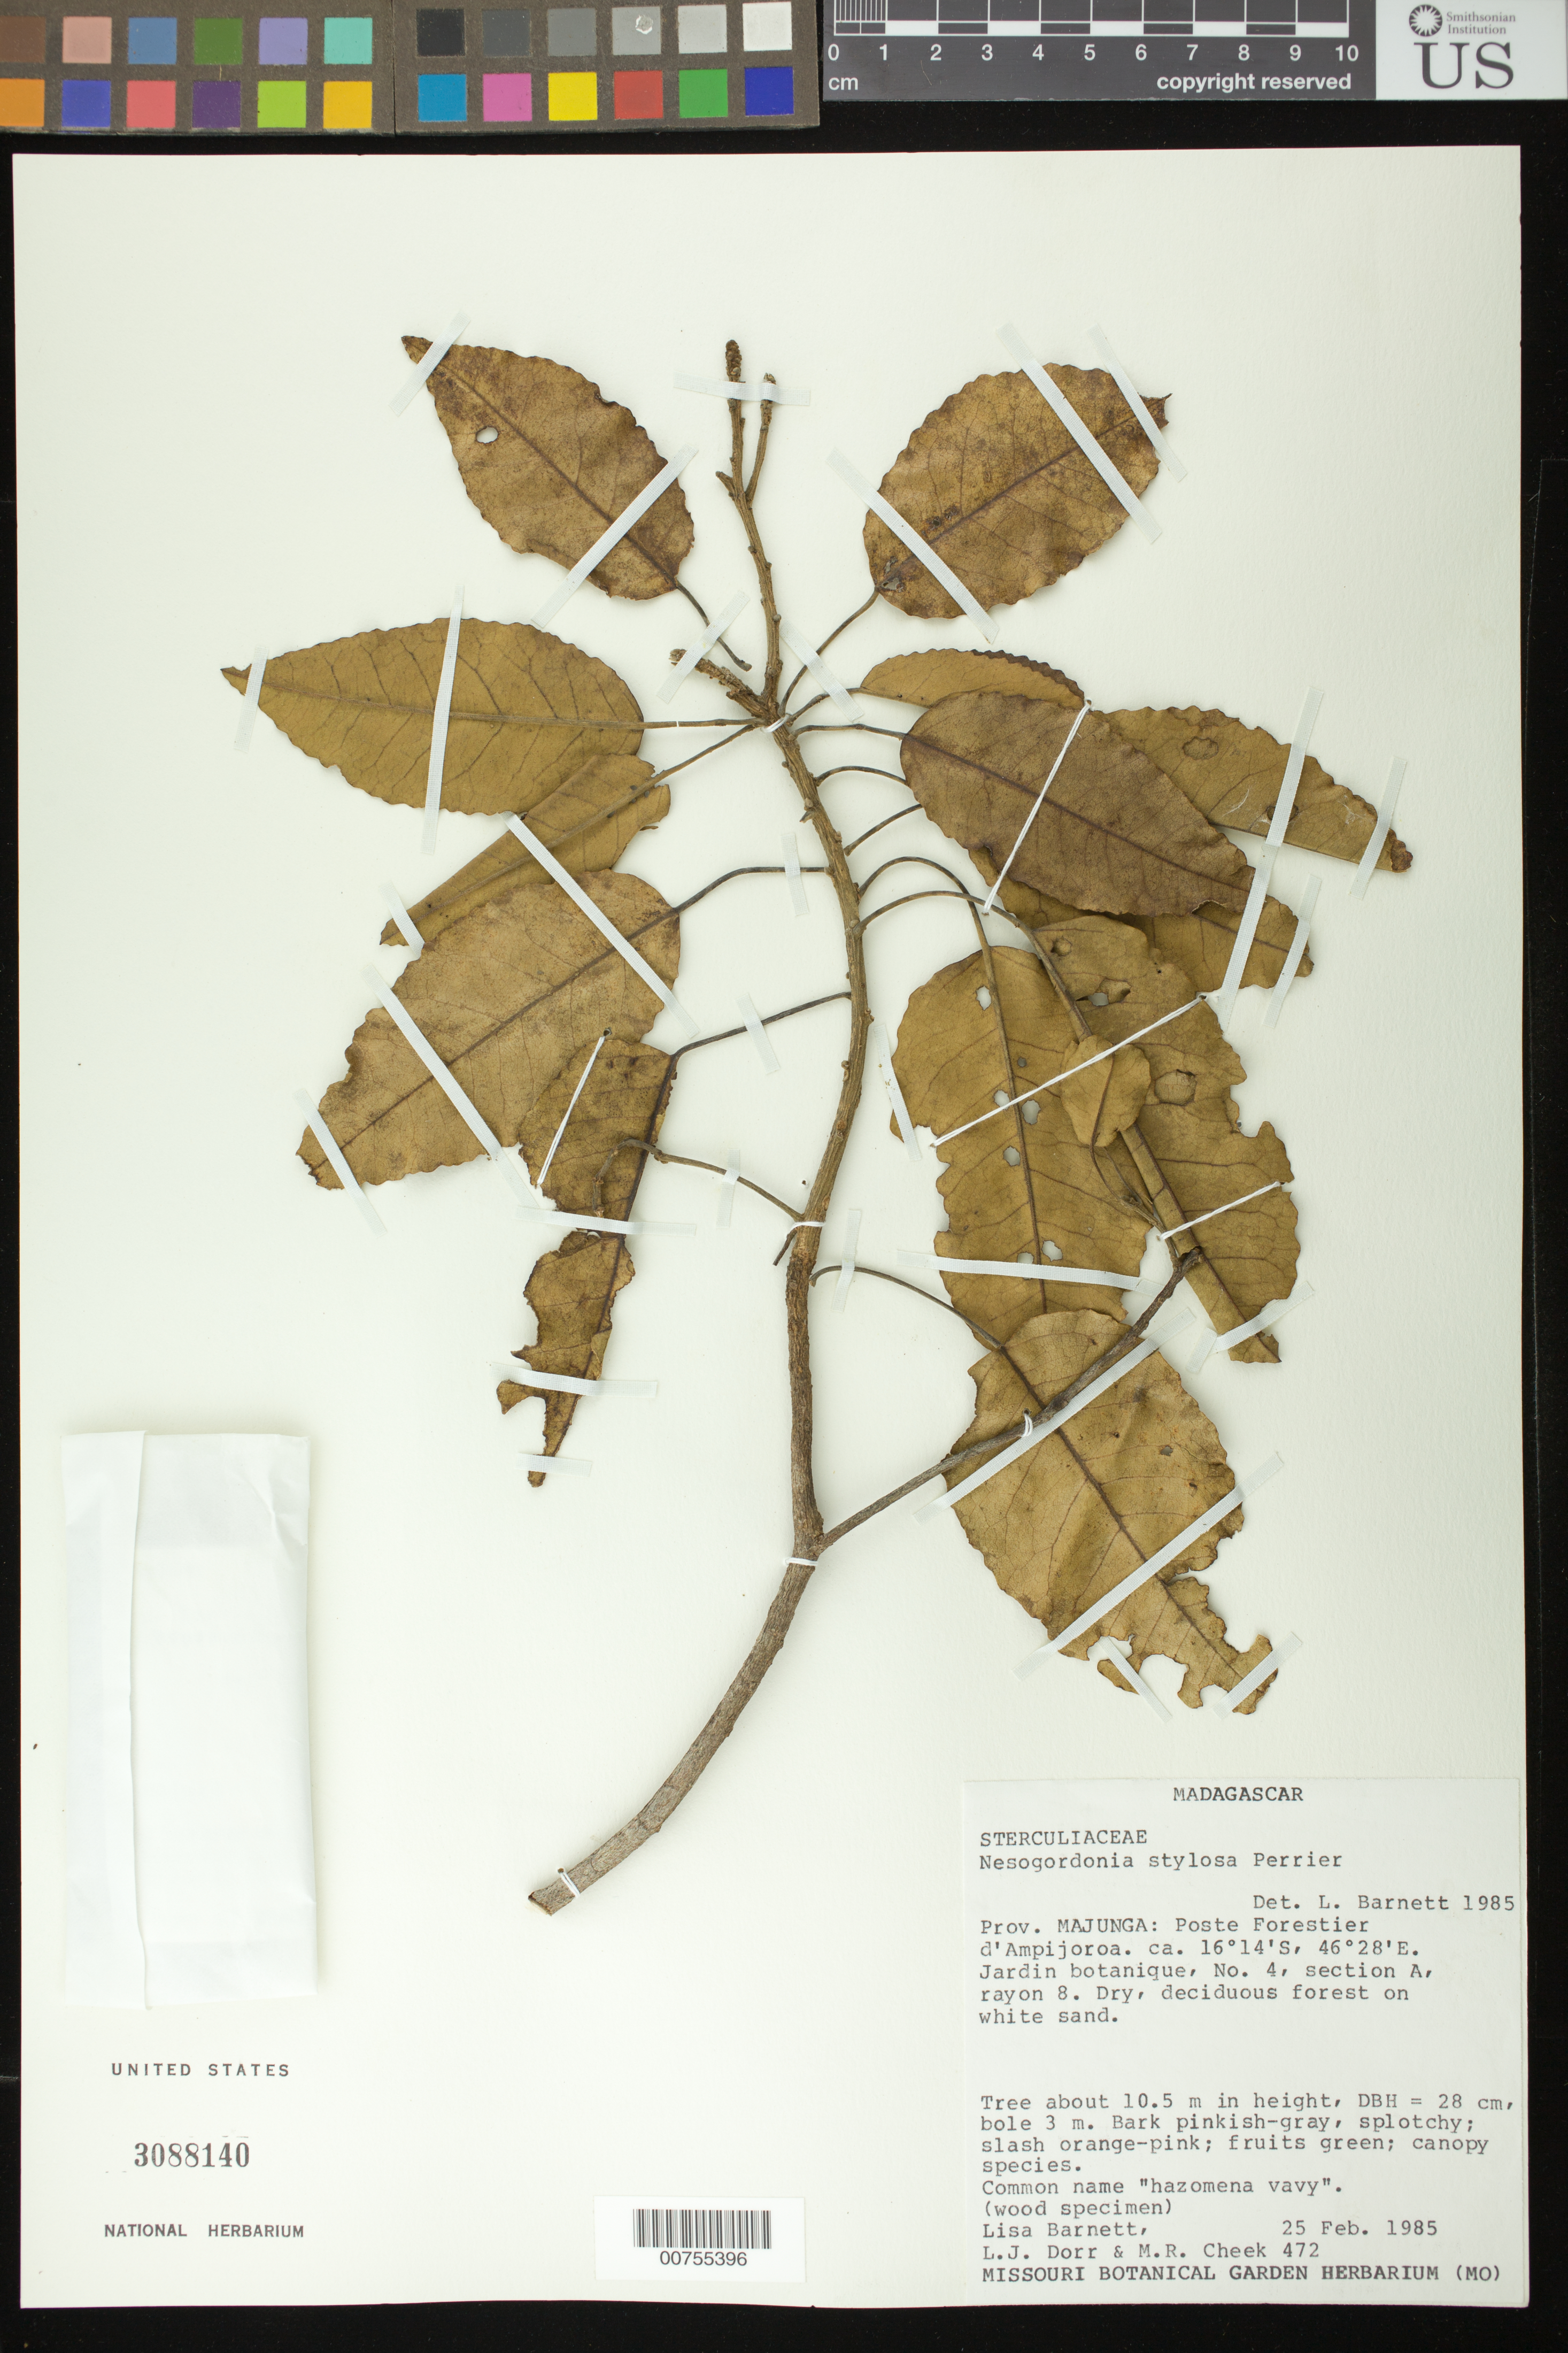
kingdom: Plantae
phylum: Tracheophyta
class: Magnoliopsida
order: Malvales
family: Malvaceae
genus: Nesogordonia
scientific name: Nesogordonia stylosa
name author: H. Perrier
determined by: Barnett, L. C.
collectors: L. C. Barnett, L. J. Dorr & M. Cheek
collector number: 472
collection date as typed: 25 Feb 1985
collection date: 1985-02-25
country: Madagascar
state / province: Boeny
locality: Poste Forestier d'Ampijoroa, Jardin botanique, No. 4, section A, rayon 8. [Province: Majunga = Mahajanga]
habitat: dry deciduous forest on white sand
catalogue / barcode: US 3088140